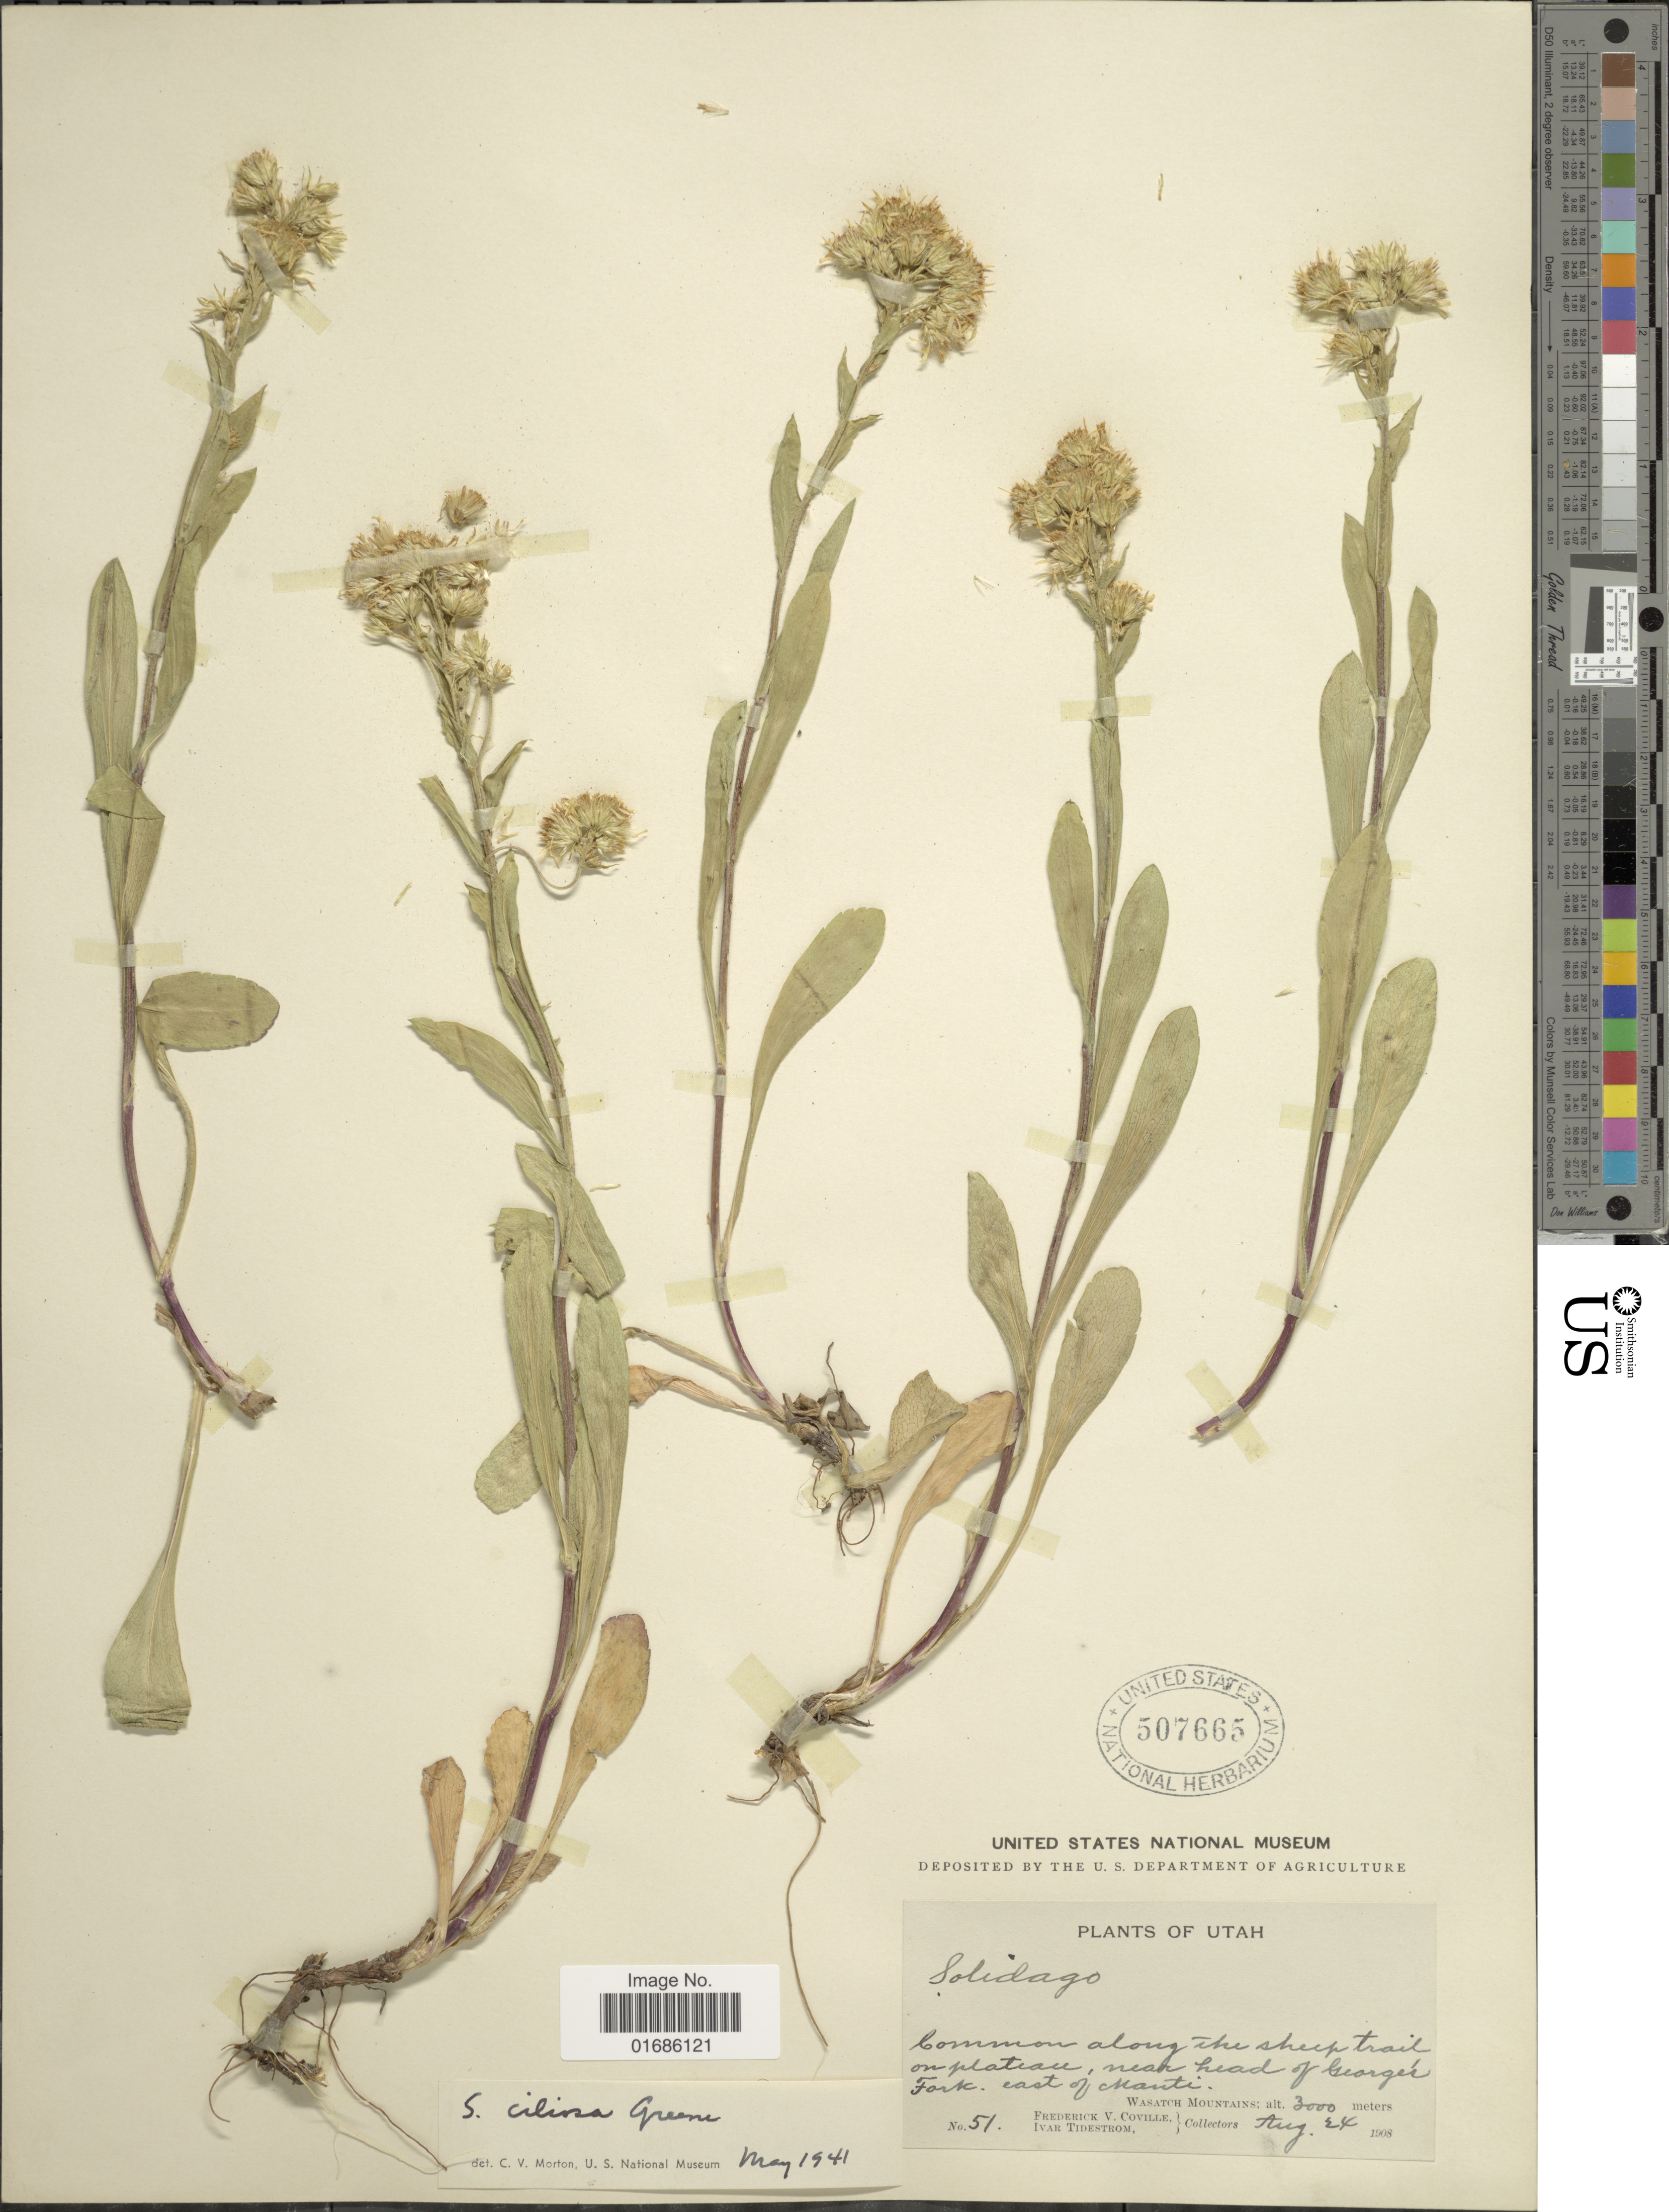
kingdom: Plantae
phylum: Tracheophyta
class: Magnoliopsida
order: Asterales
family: Asteraceae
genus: Solidago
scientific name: Solidago ciliosa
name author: Greene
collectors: F. V. Coville & I. F. Tidestrom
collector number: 51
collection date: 1908-08-24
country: United States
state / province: Utah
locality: Common along the sheep trail on plateau, near head of Georges Fork. East of Manti, Wasatch Mountains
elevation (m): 3000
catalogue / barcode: US 507665